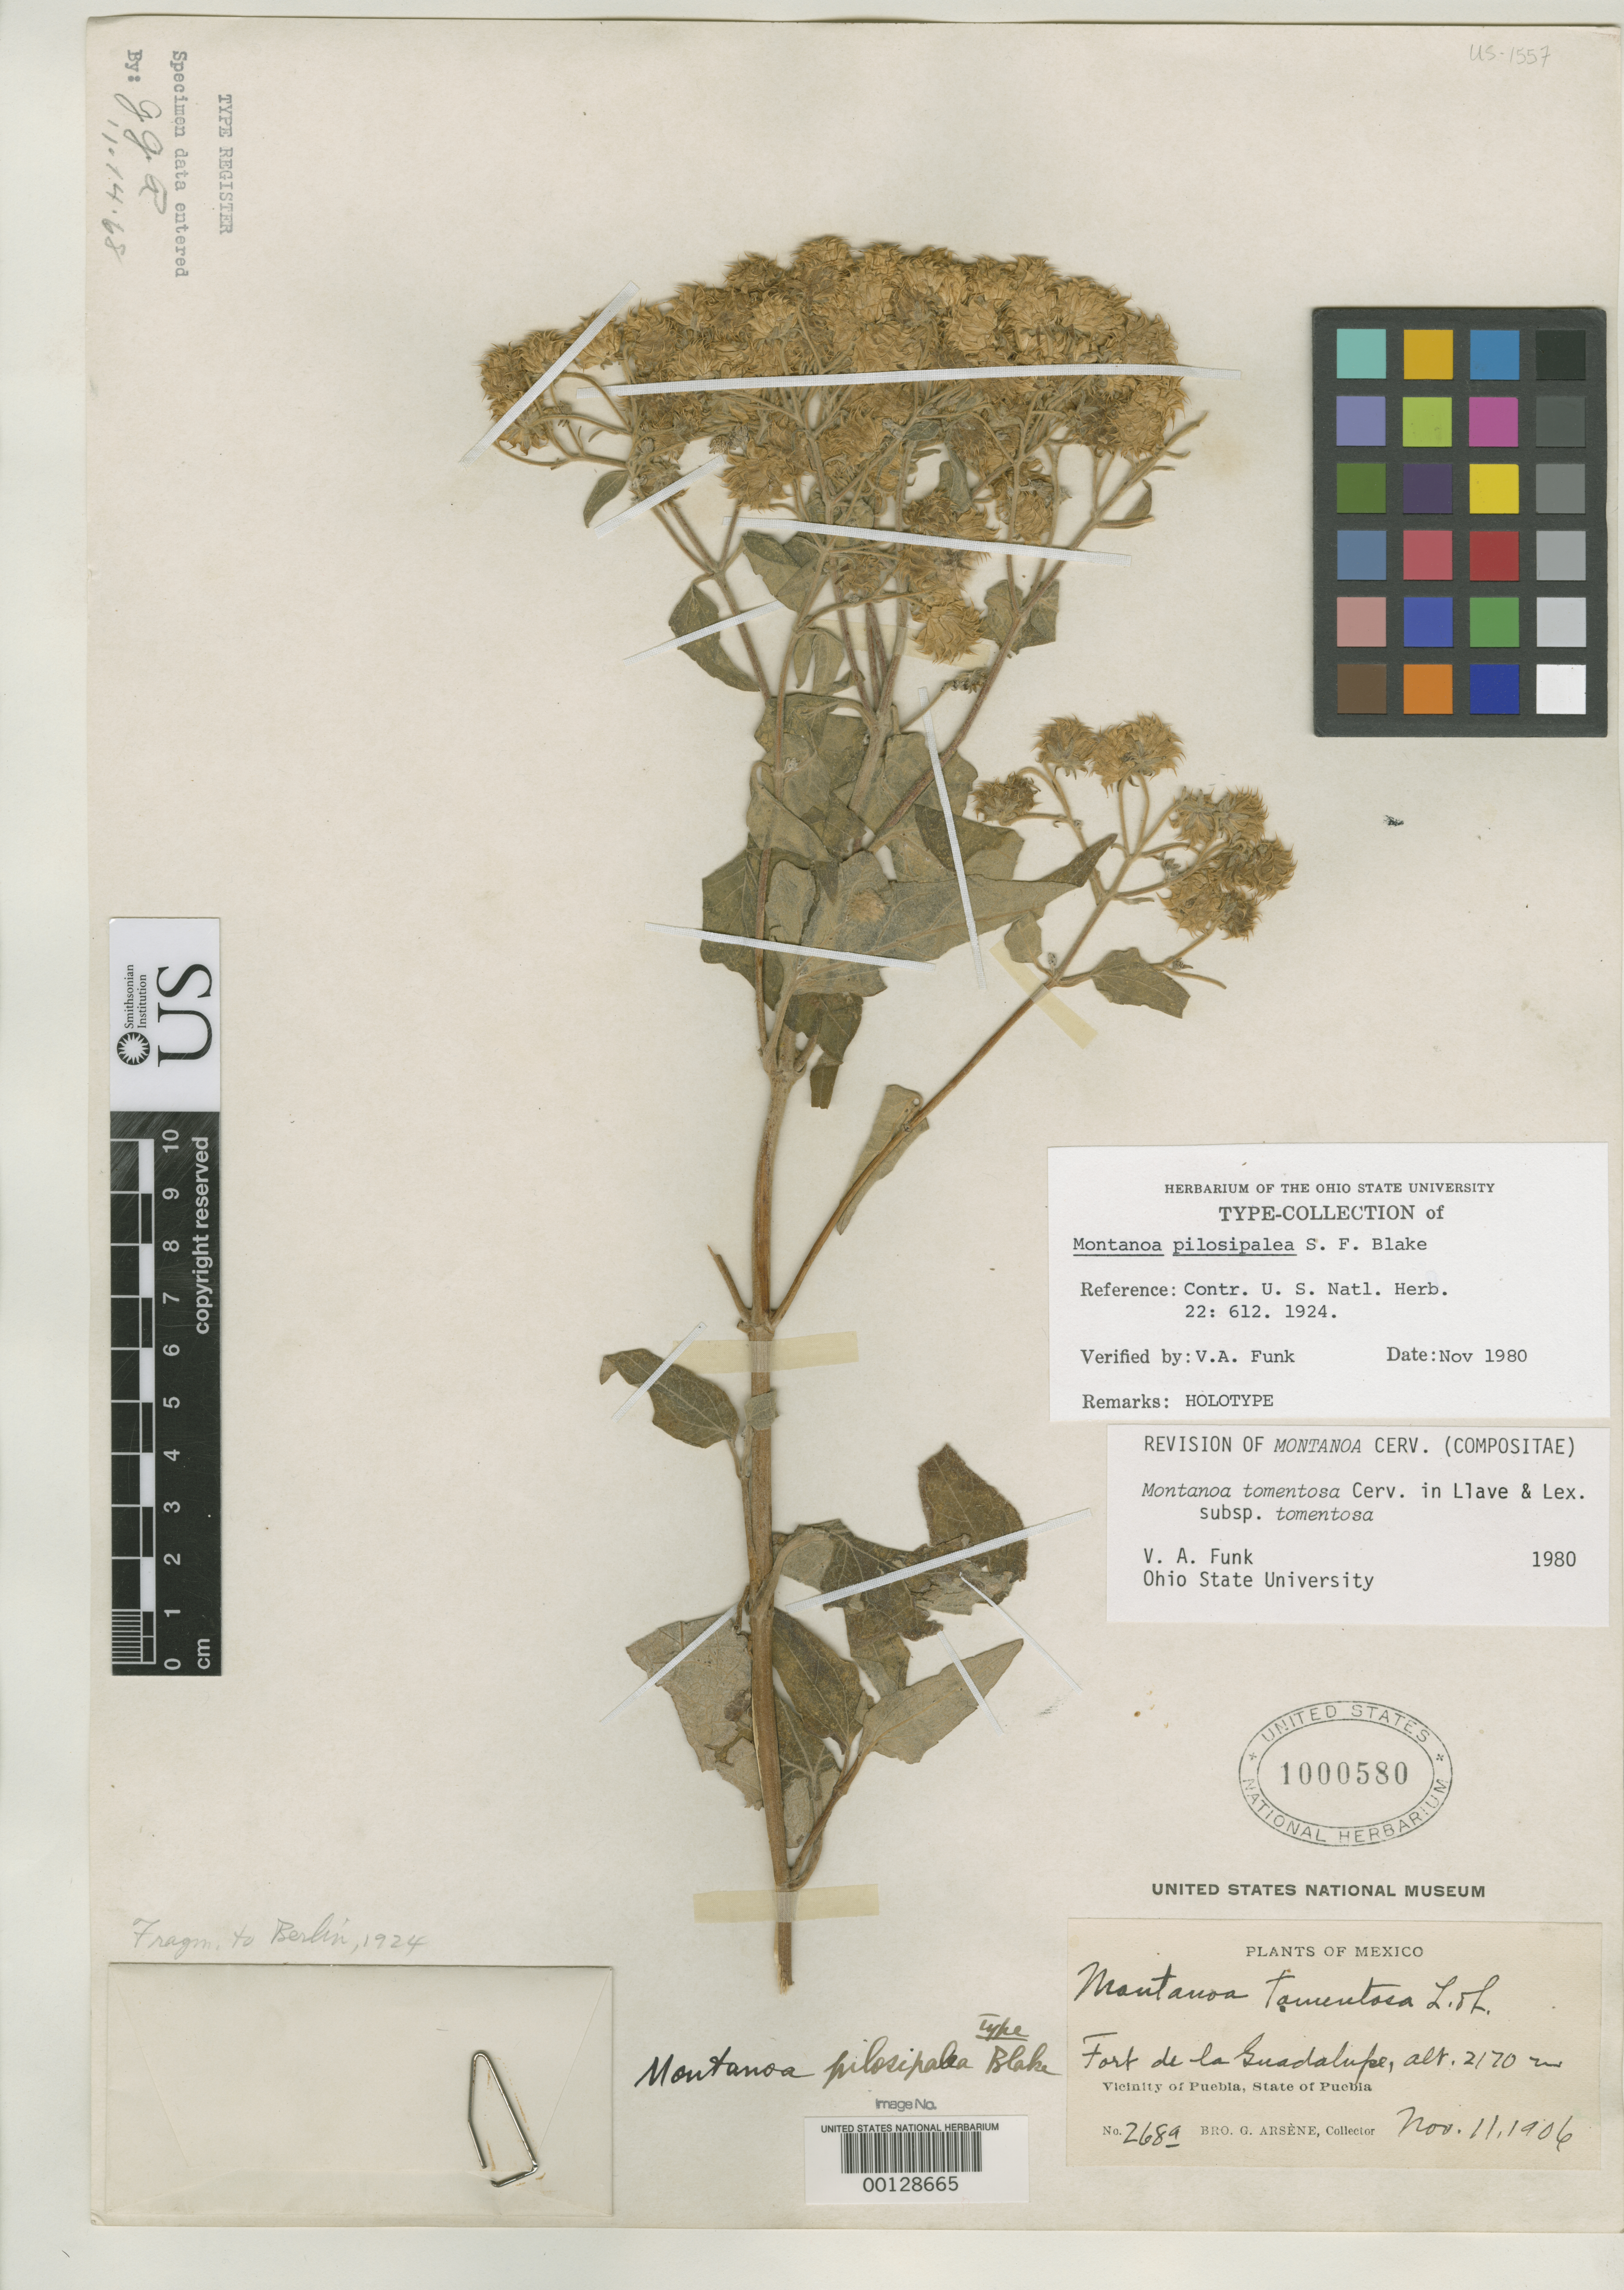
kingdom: Plantae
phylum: Tracheophyta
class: Magnoliopsida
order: Asterales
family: Asteraceae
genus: Montanoa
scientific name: Montanoa pilosipalea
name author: S.F. Blake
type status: Holotype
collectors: Bro. G. Arsène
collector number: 268 a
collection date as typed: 11 Nov 1906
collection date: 1906-11-11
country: Mexico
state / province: Puebla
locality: Fort de La Guadelupe, Puebla vicinity.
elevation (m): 2170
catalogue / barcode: US 1000580